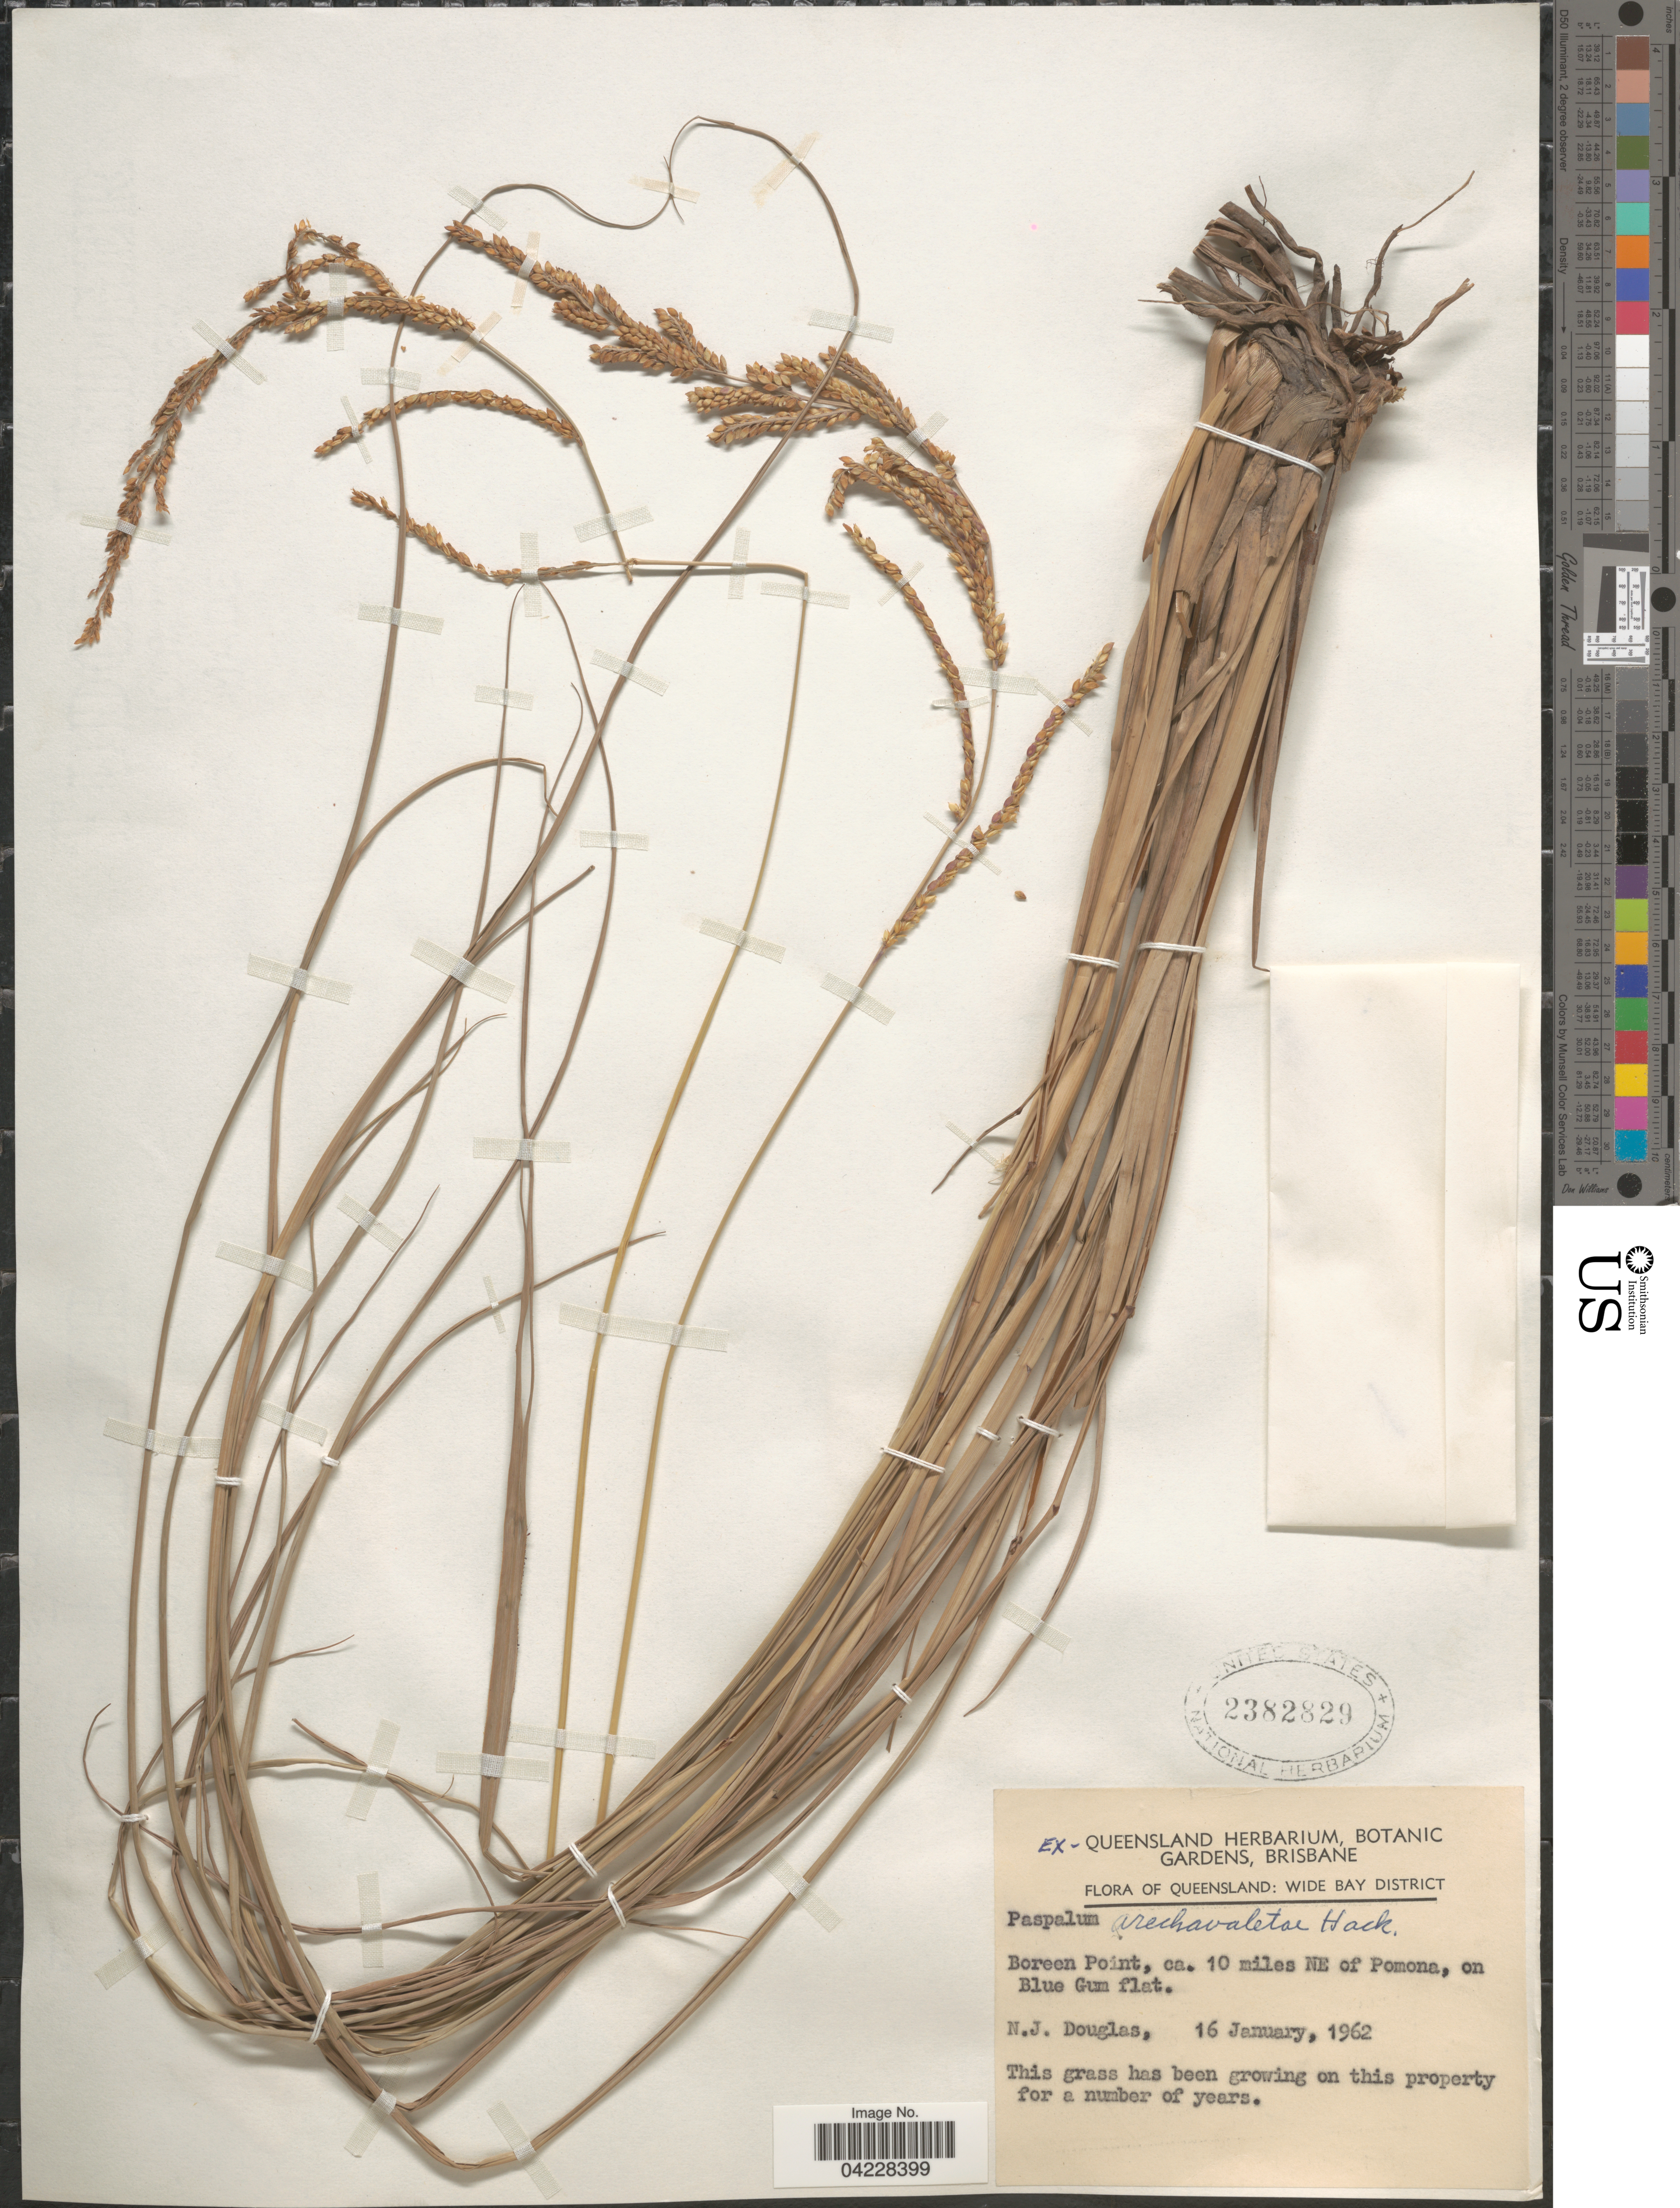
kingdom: Plantae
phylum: Tracheophyta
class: Liliopsida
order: Poales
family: Poaceae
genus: Paspalum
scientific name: Paspalum exaltatum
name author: J. Presl in C. Presl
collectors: N. Douglas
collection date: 1962-01-16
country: Australia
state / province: Queensland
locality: Wide Bay District. Boreen Point, ca. 10 miles NE of Pomona, on Blue Gum flat.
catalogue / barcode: US 2382829